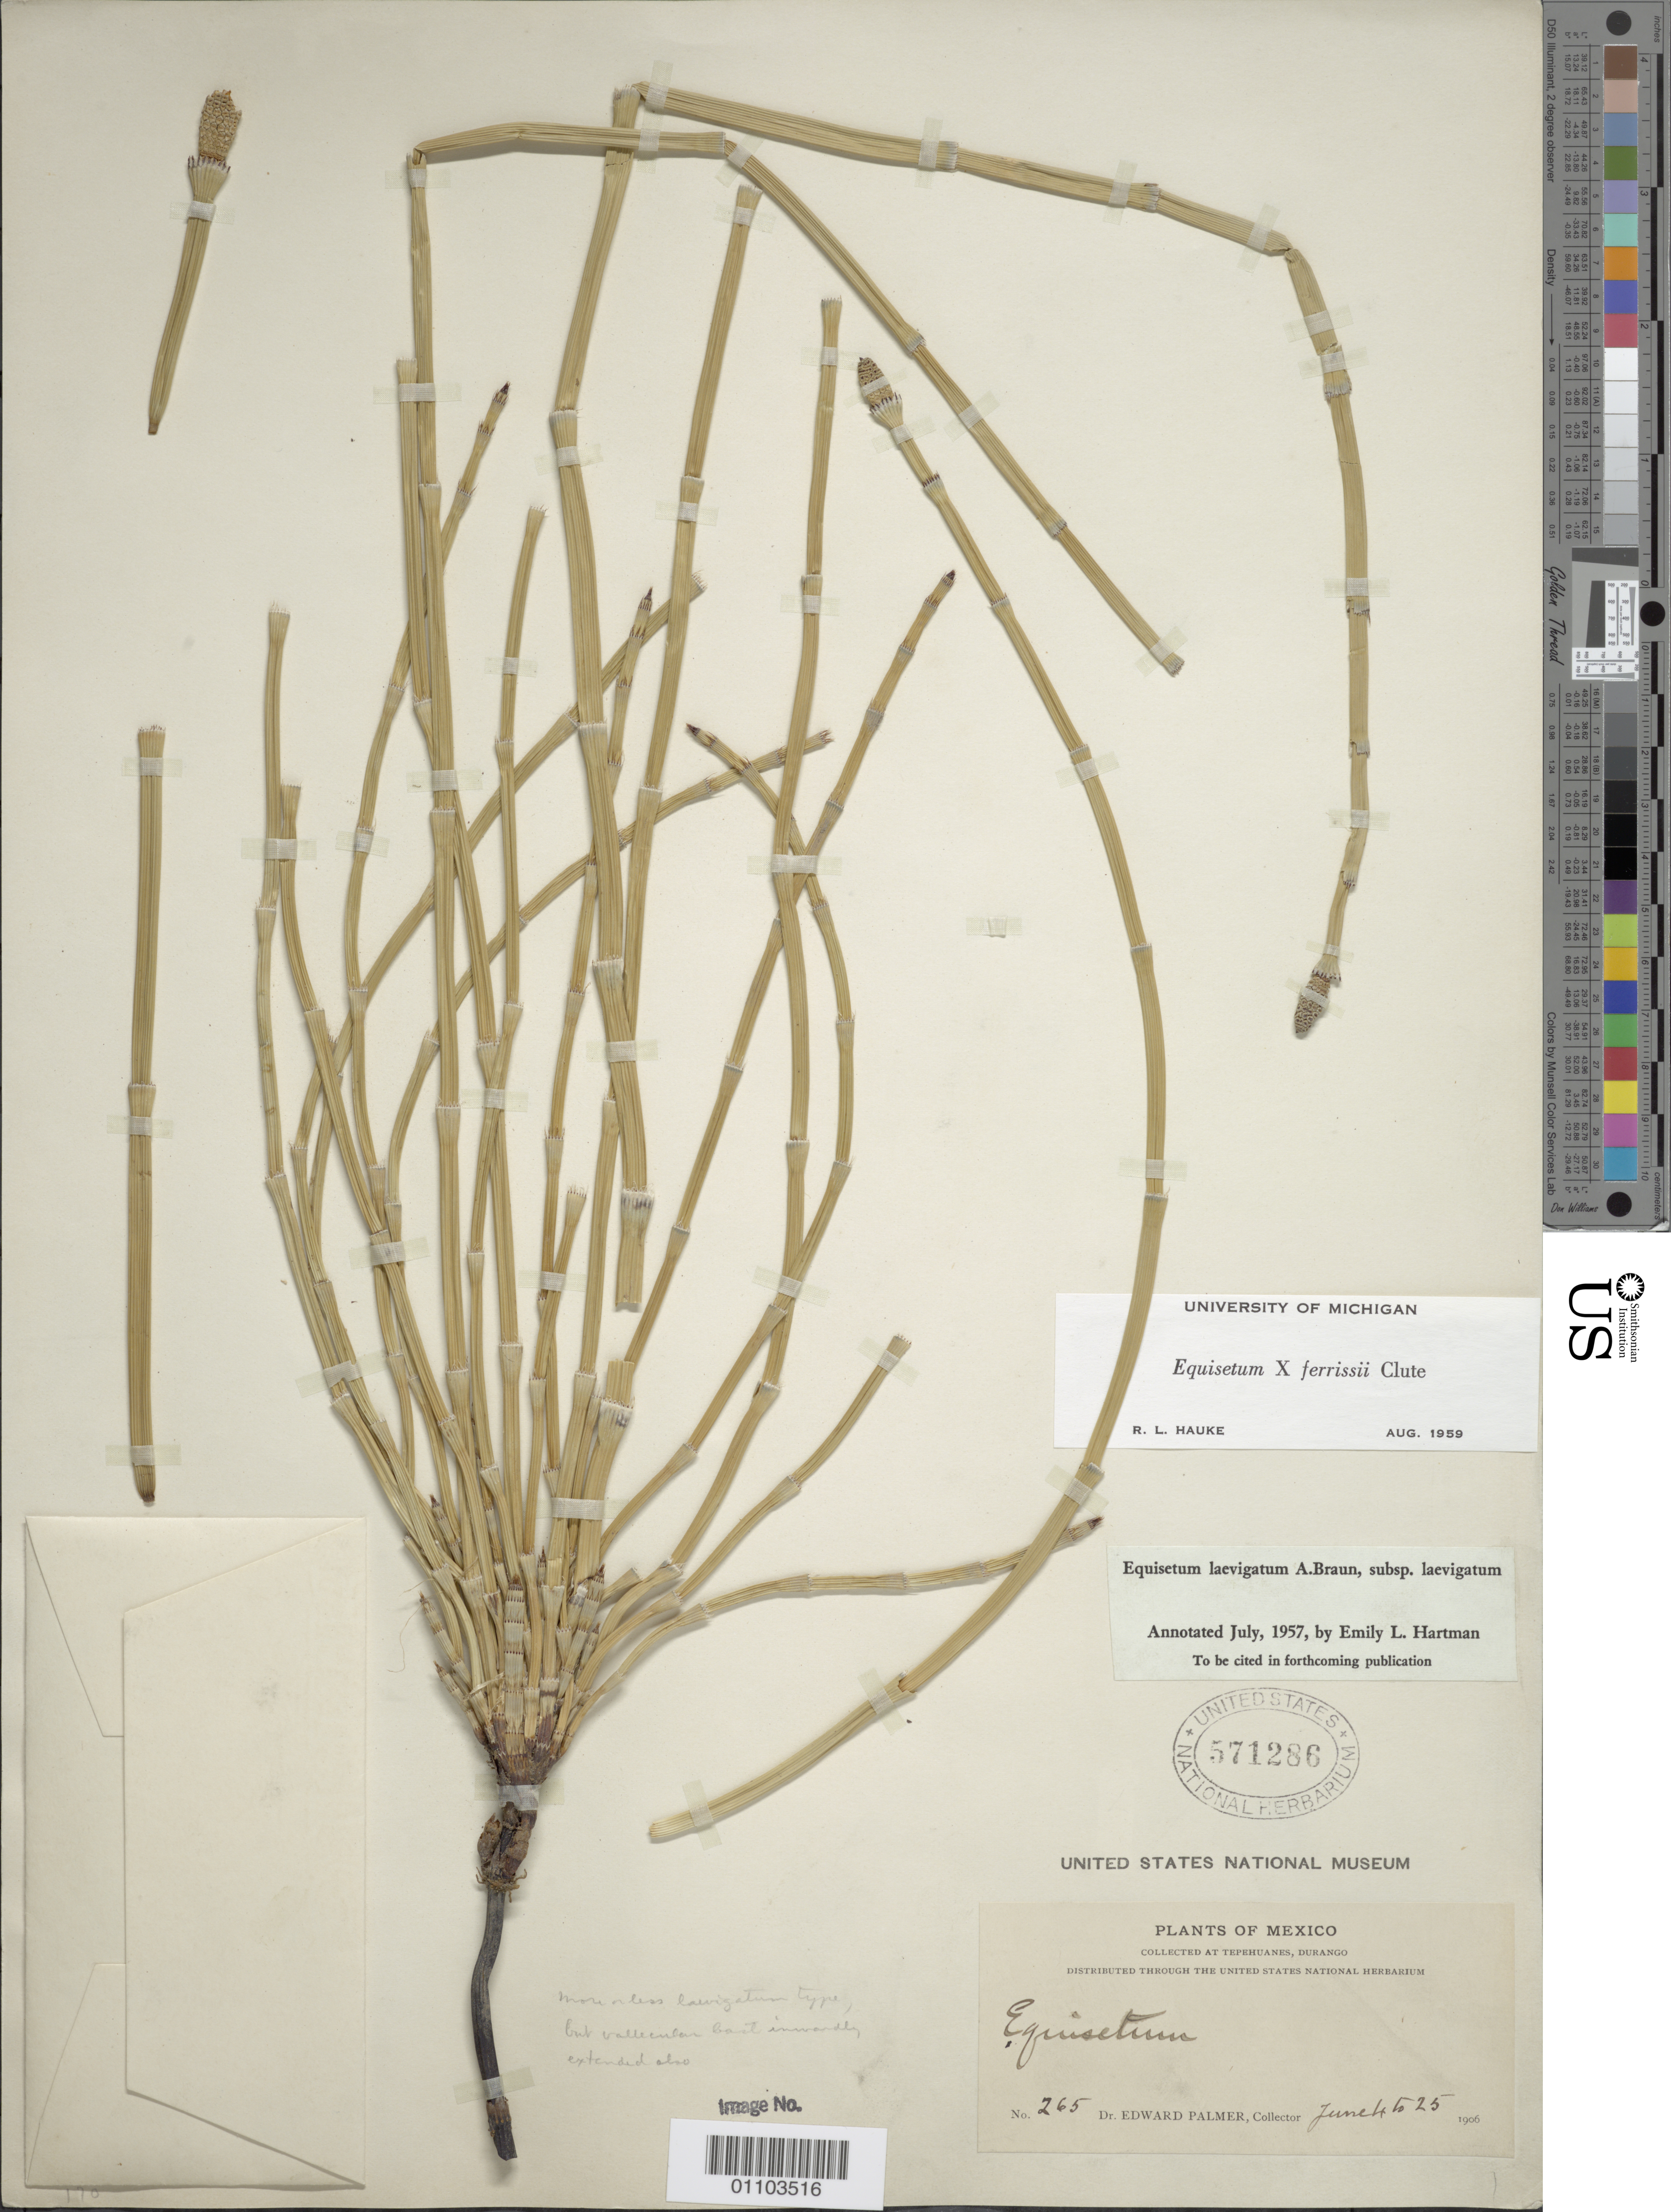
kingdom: Plantae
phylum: Tracheophyta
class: Polypodiopsida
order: Equisetales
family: Equisetaceae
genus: Equisetum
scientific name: Equisetum x ferrissii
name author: Clute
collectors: E. Palmer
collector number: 265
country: Mexico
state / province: Durango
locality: Tephehuanes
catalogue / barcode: US 571286